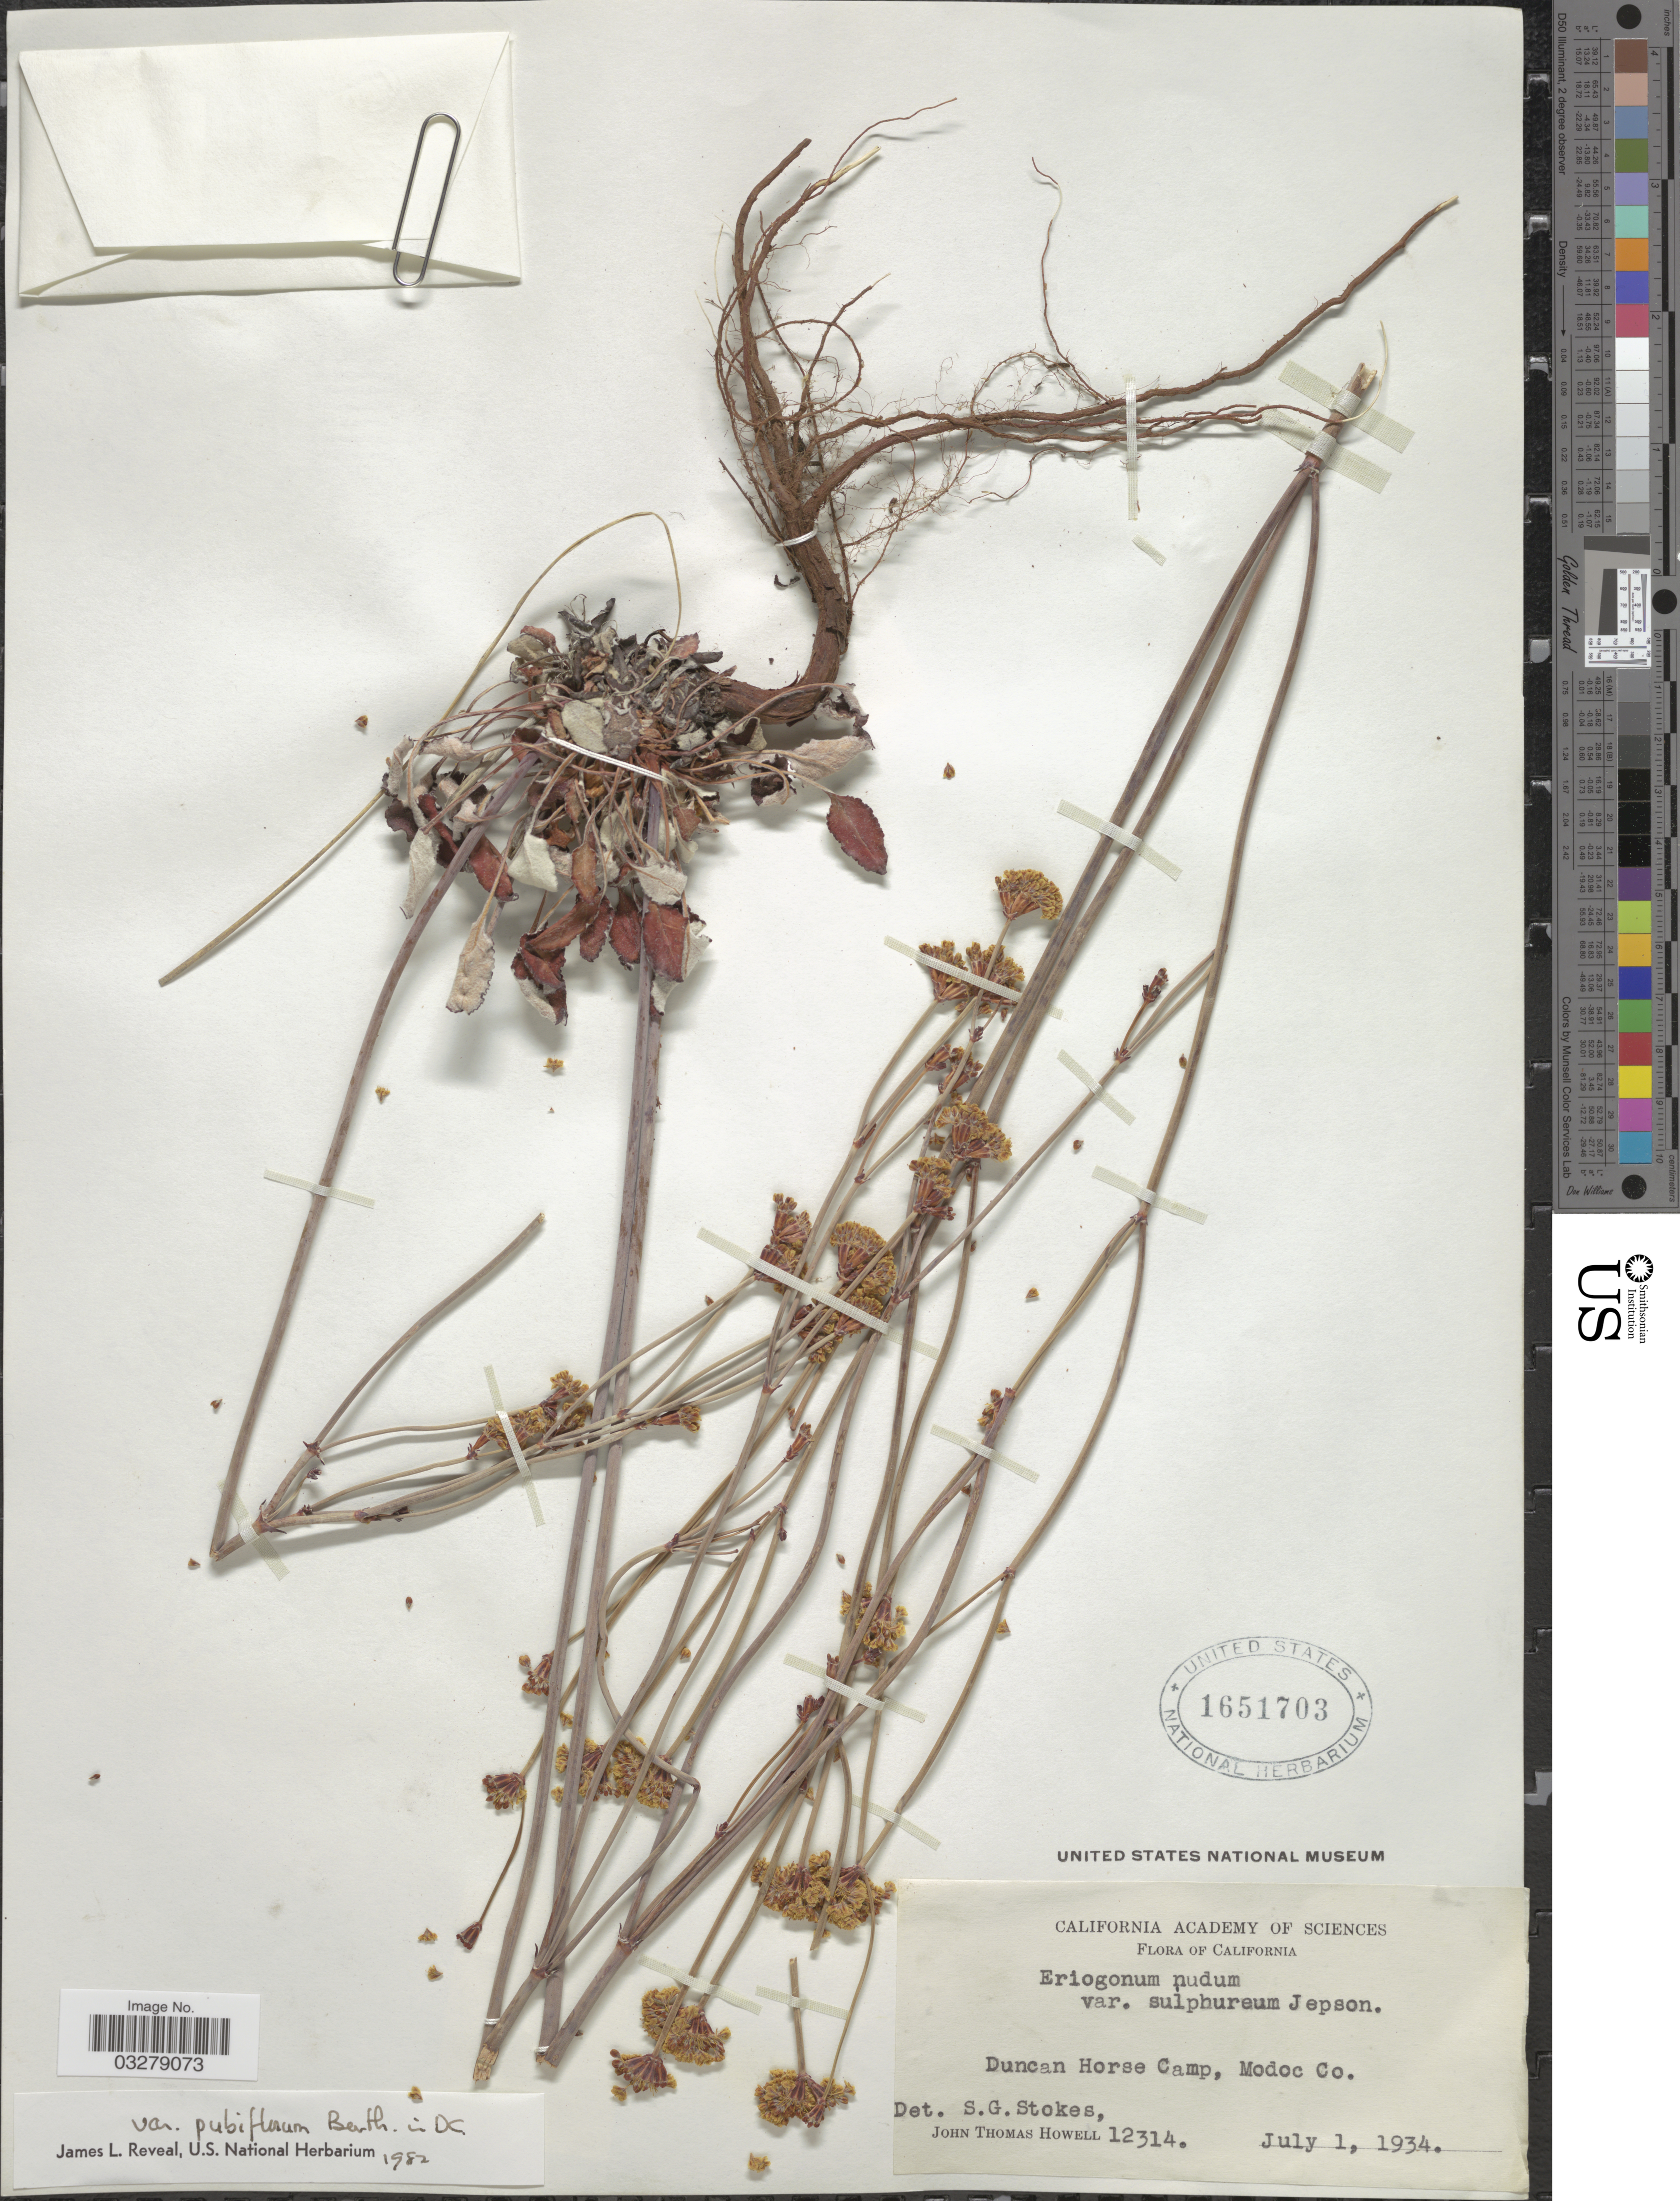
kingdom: Plantae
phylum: Tracheophyta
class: Magnoliopsida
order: Caryophyllales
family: Polygonaceae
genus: Eriogonum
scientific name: Eriogonum nudum var. pubiflorum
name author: Benth. in DC.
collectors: J. T. Howell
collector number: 12314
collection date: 1934-07-01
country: United States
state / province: California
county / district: Modoc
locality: Duncan Horse Camp, Modoc Co.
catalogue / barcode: US 1651703